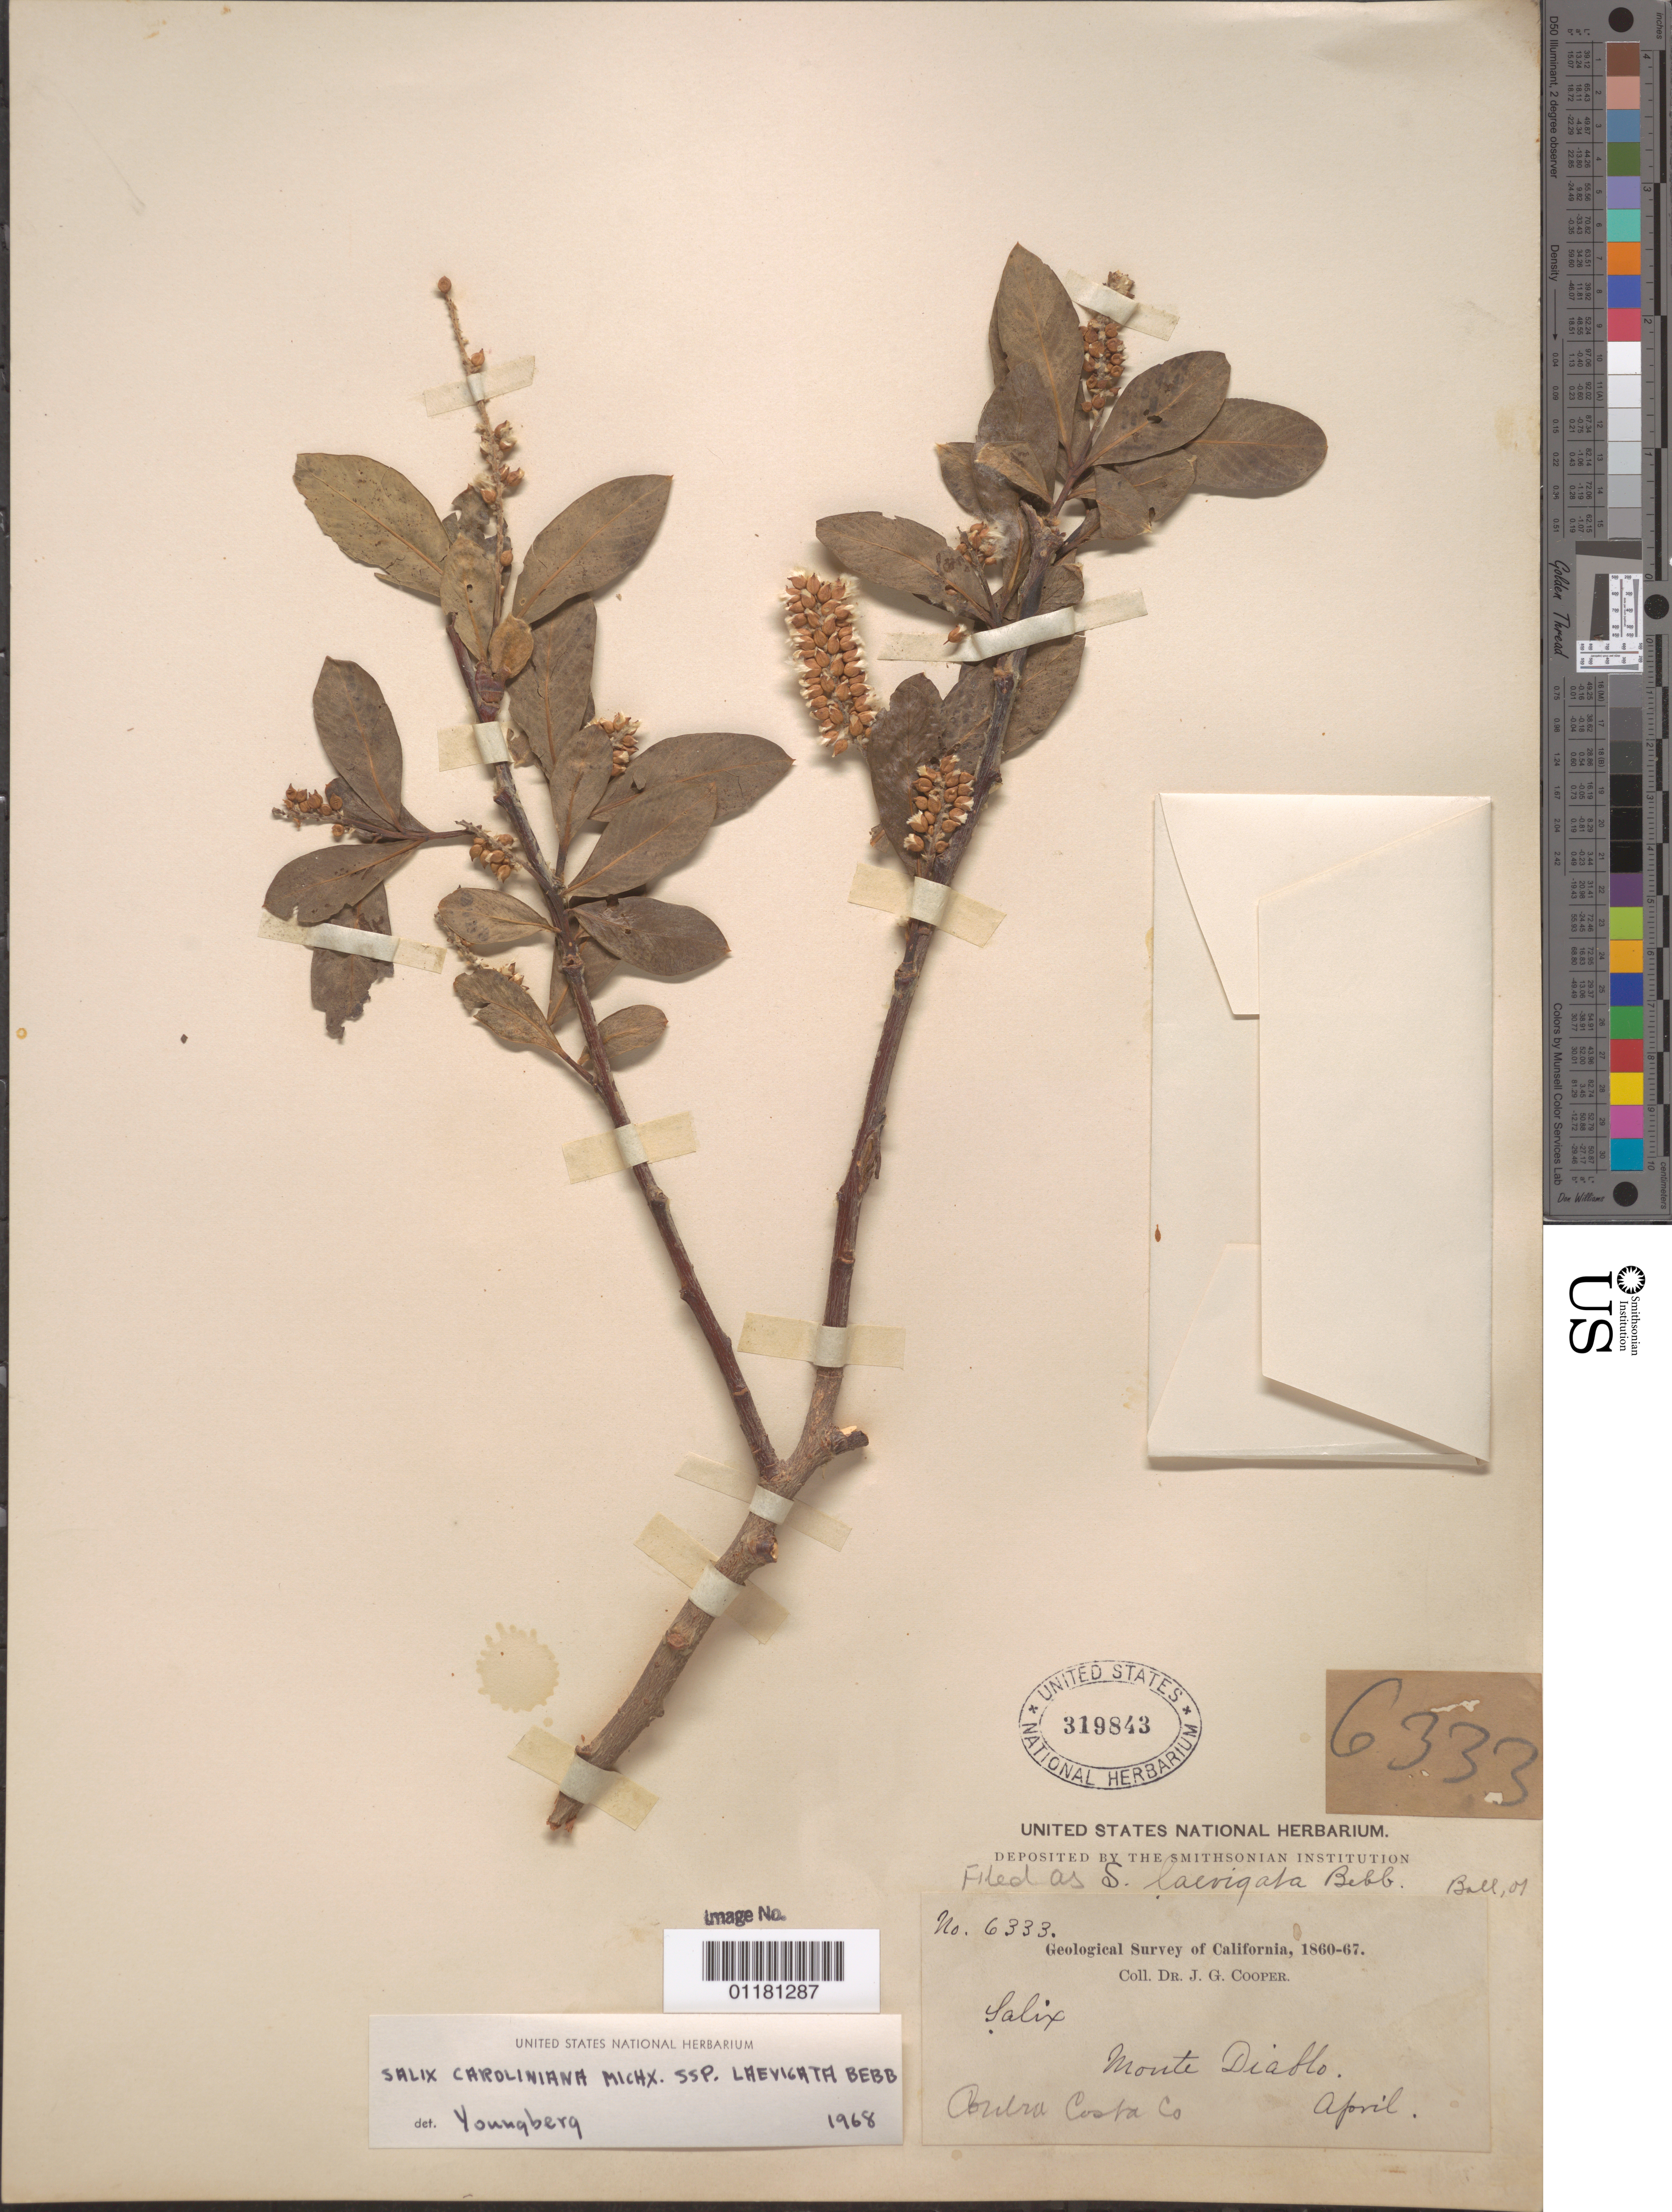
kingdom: Plantae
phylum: Tracheophyta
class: Magnoliopsida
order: Malpighiales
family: Salicaceae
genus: Salix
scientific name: Salix laevigata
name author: Bebb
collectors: J. G. Cooper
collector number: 6333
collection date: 1860-04/1867-04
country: United States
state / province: California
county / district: Contra Costa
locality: Monte Diablo.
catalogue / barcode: US 319843